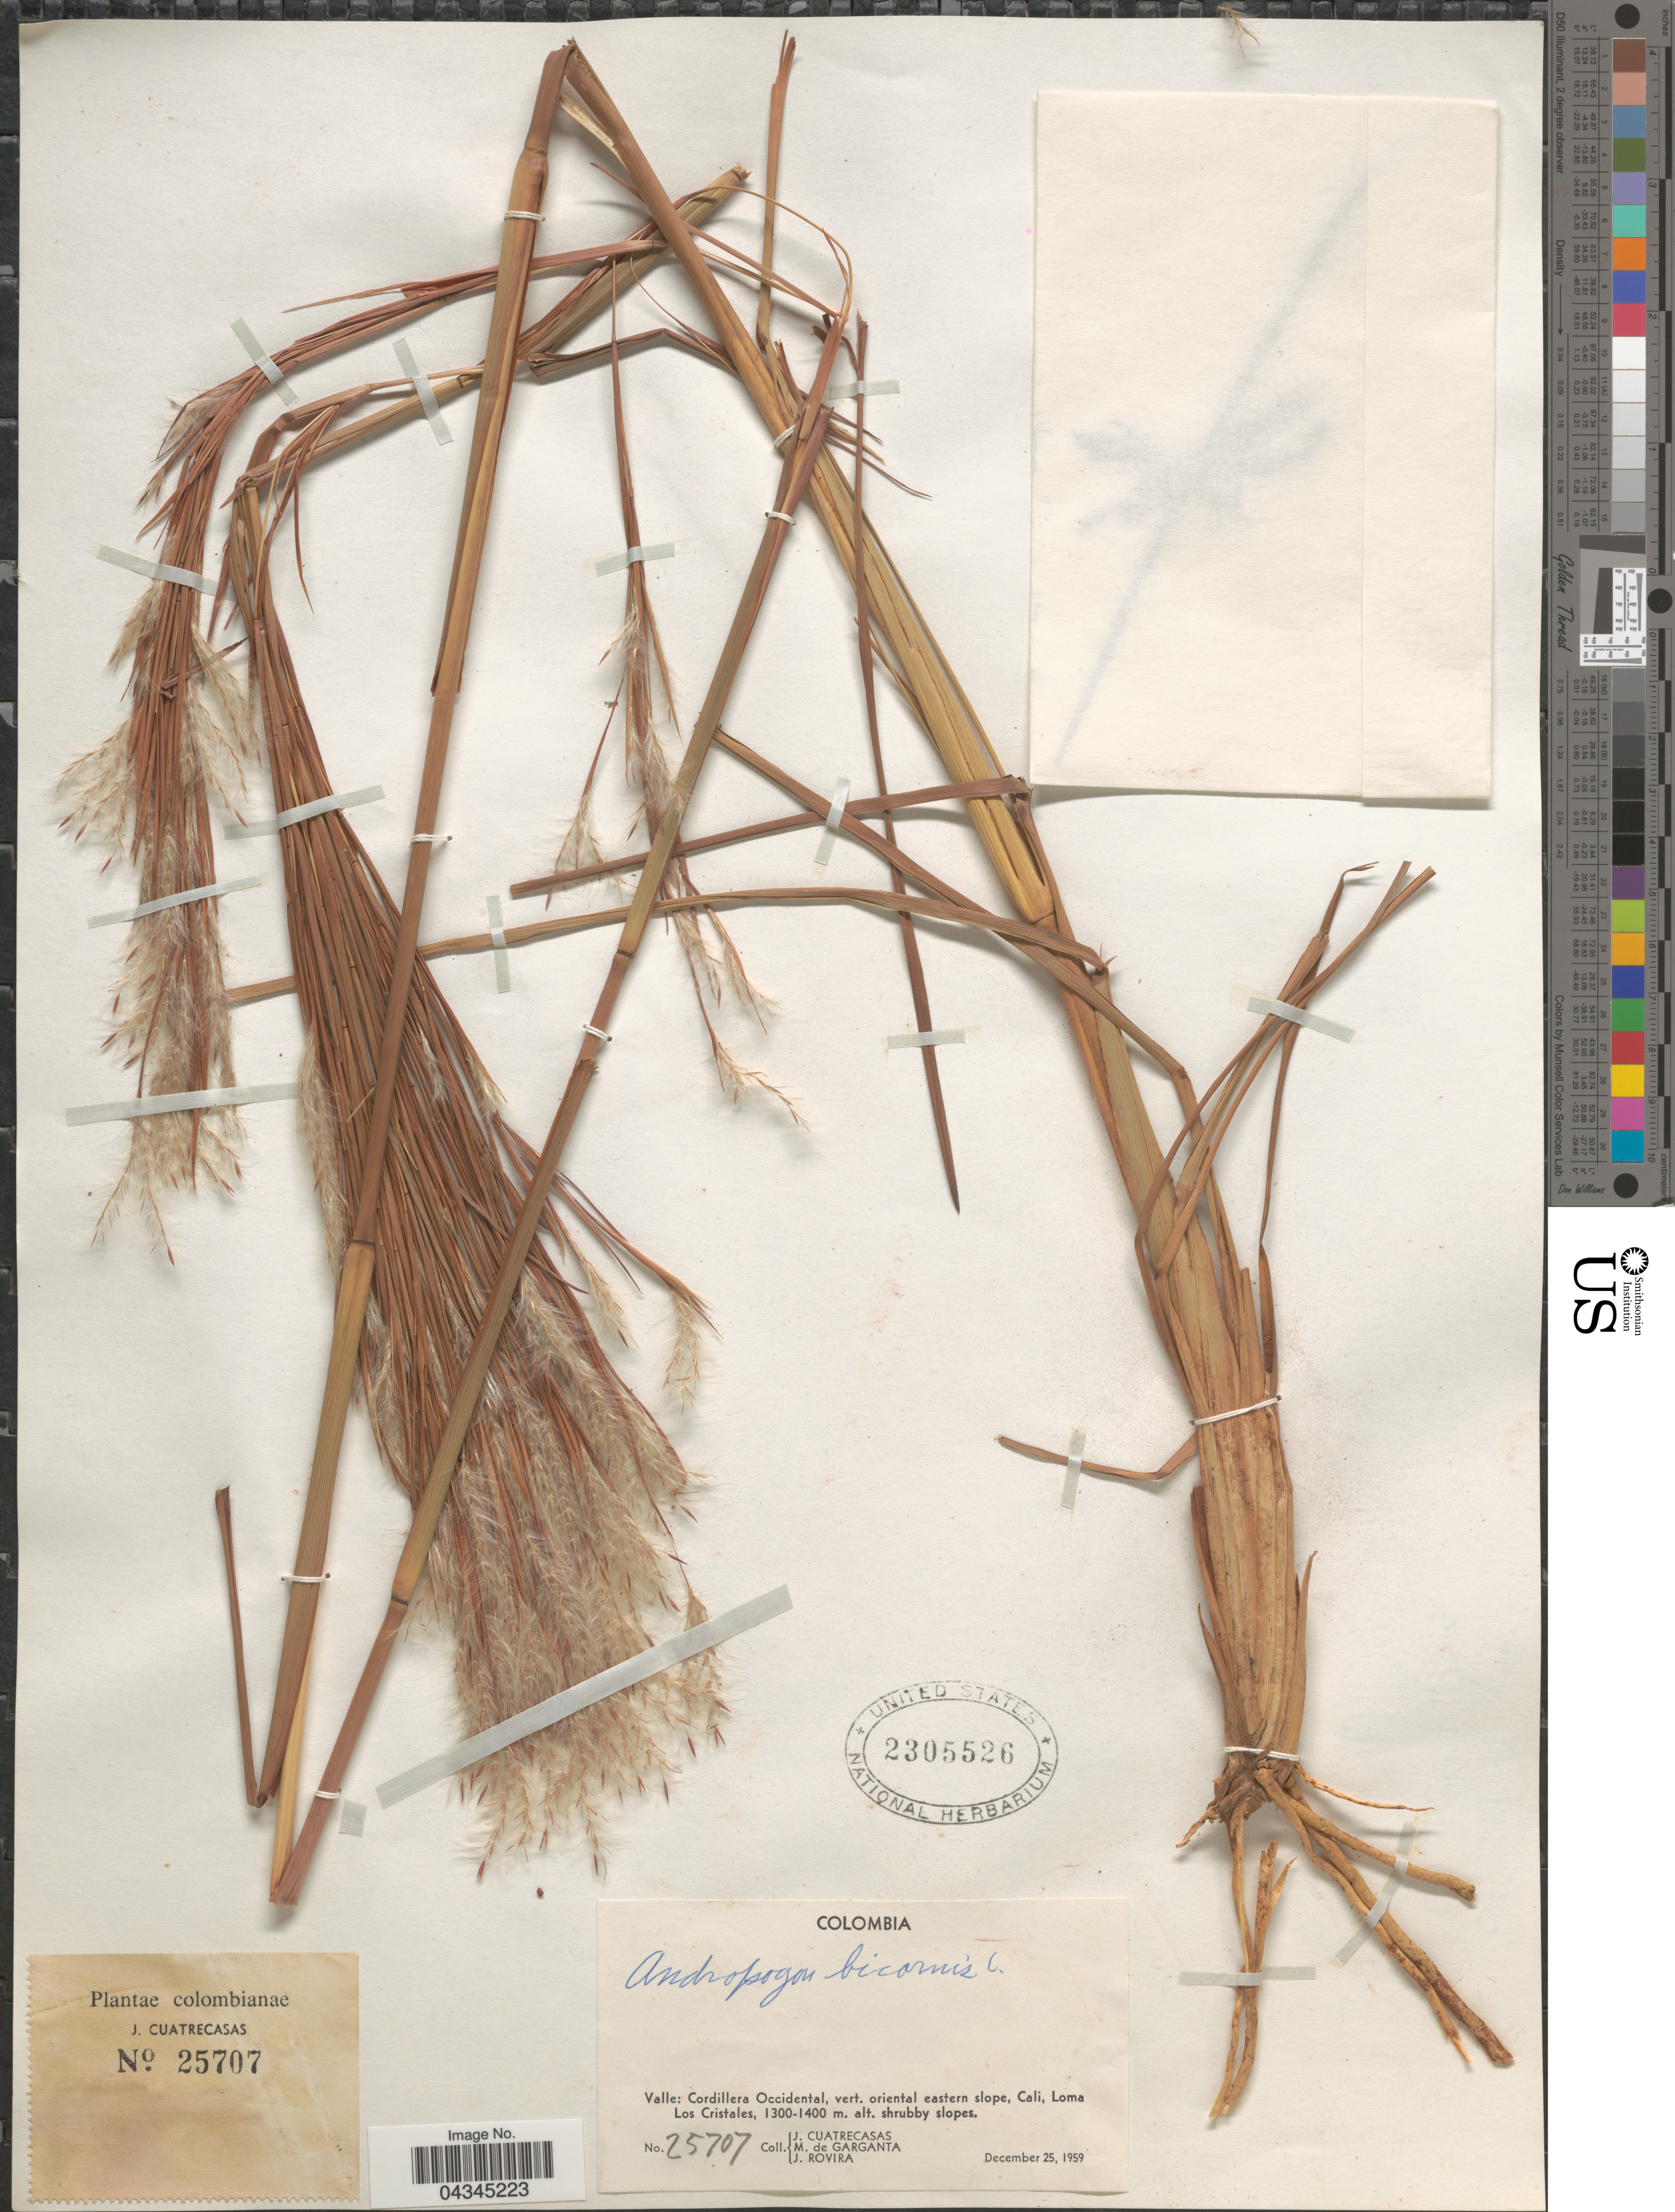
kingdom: Plantae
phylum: Tracheophyta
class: Liliopsida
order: Poales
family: Poaceae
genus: Andropogon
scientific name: Andropogon bicornis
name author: L.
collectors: J. Cuatrecasas, M. Garganta & J. Rovira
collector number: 25707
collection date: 1959-12-25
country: Colombia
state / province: Valle del Cauca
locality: Colombianae. Valle: Cordillera Occidental, vert. oriental eastern slope, Cali, Loma Los Cristales.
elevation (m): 1300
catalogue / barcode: US 2305526